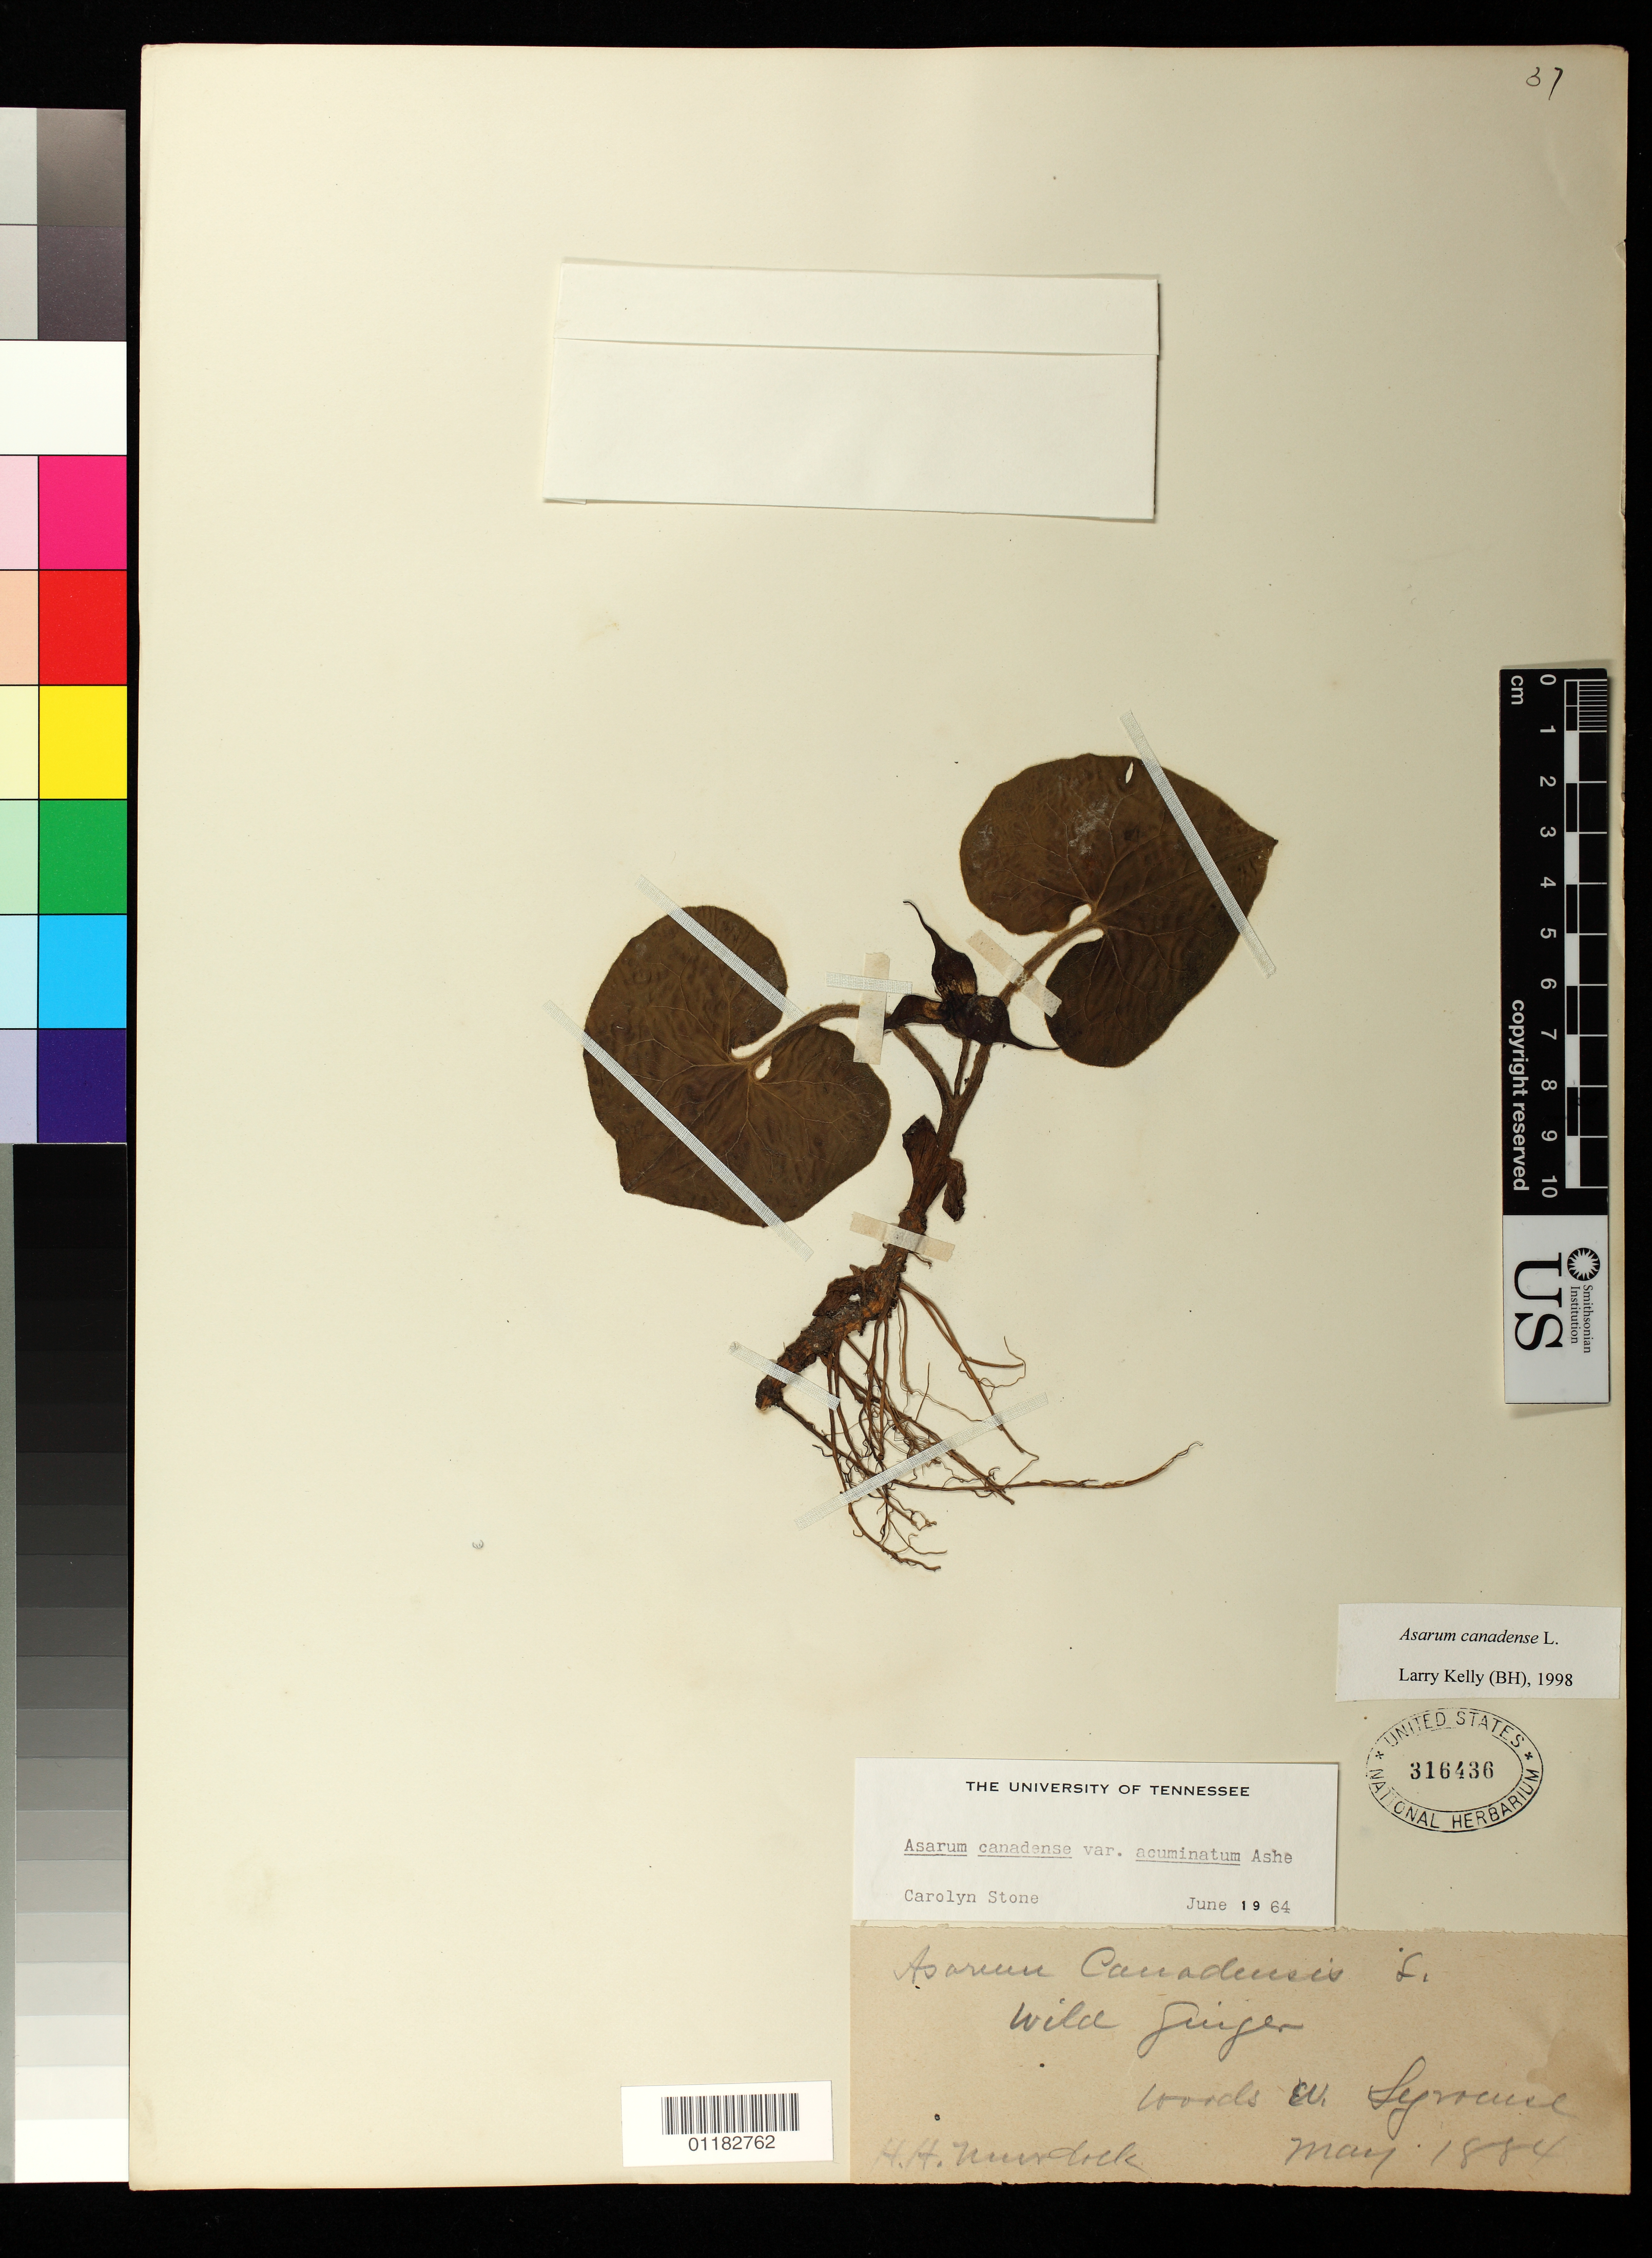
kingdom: Plantae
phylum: Tracheophyta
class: Magnoliopsida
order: Piperales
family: Aristolochiaceae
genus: Asarum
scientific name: Asarum canadense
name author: L.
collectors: H. H. Murdock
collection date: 1884-05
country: United States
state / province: New York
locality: W. Syracuse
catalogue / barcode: US 316436